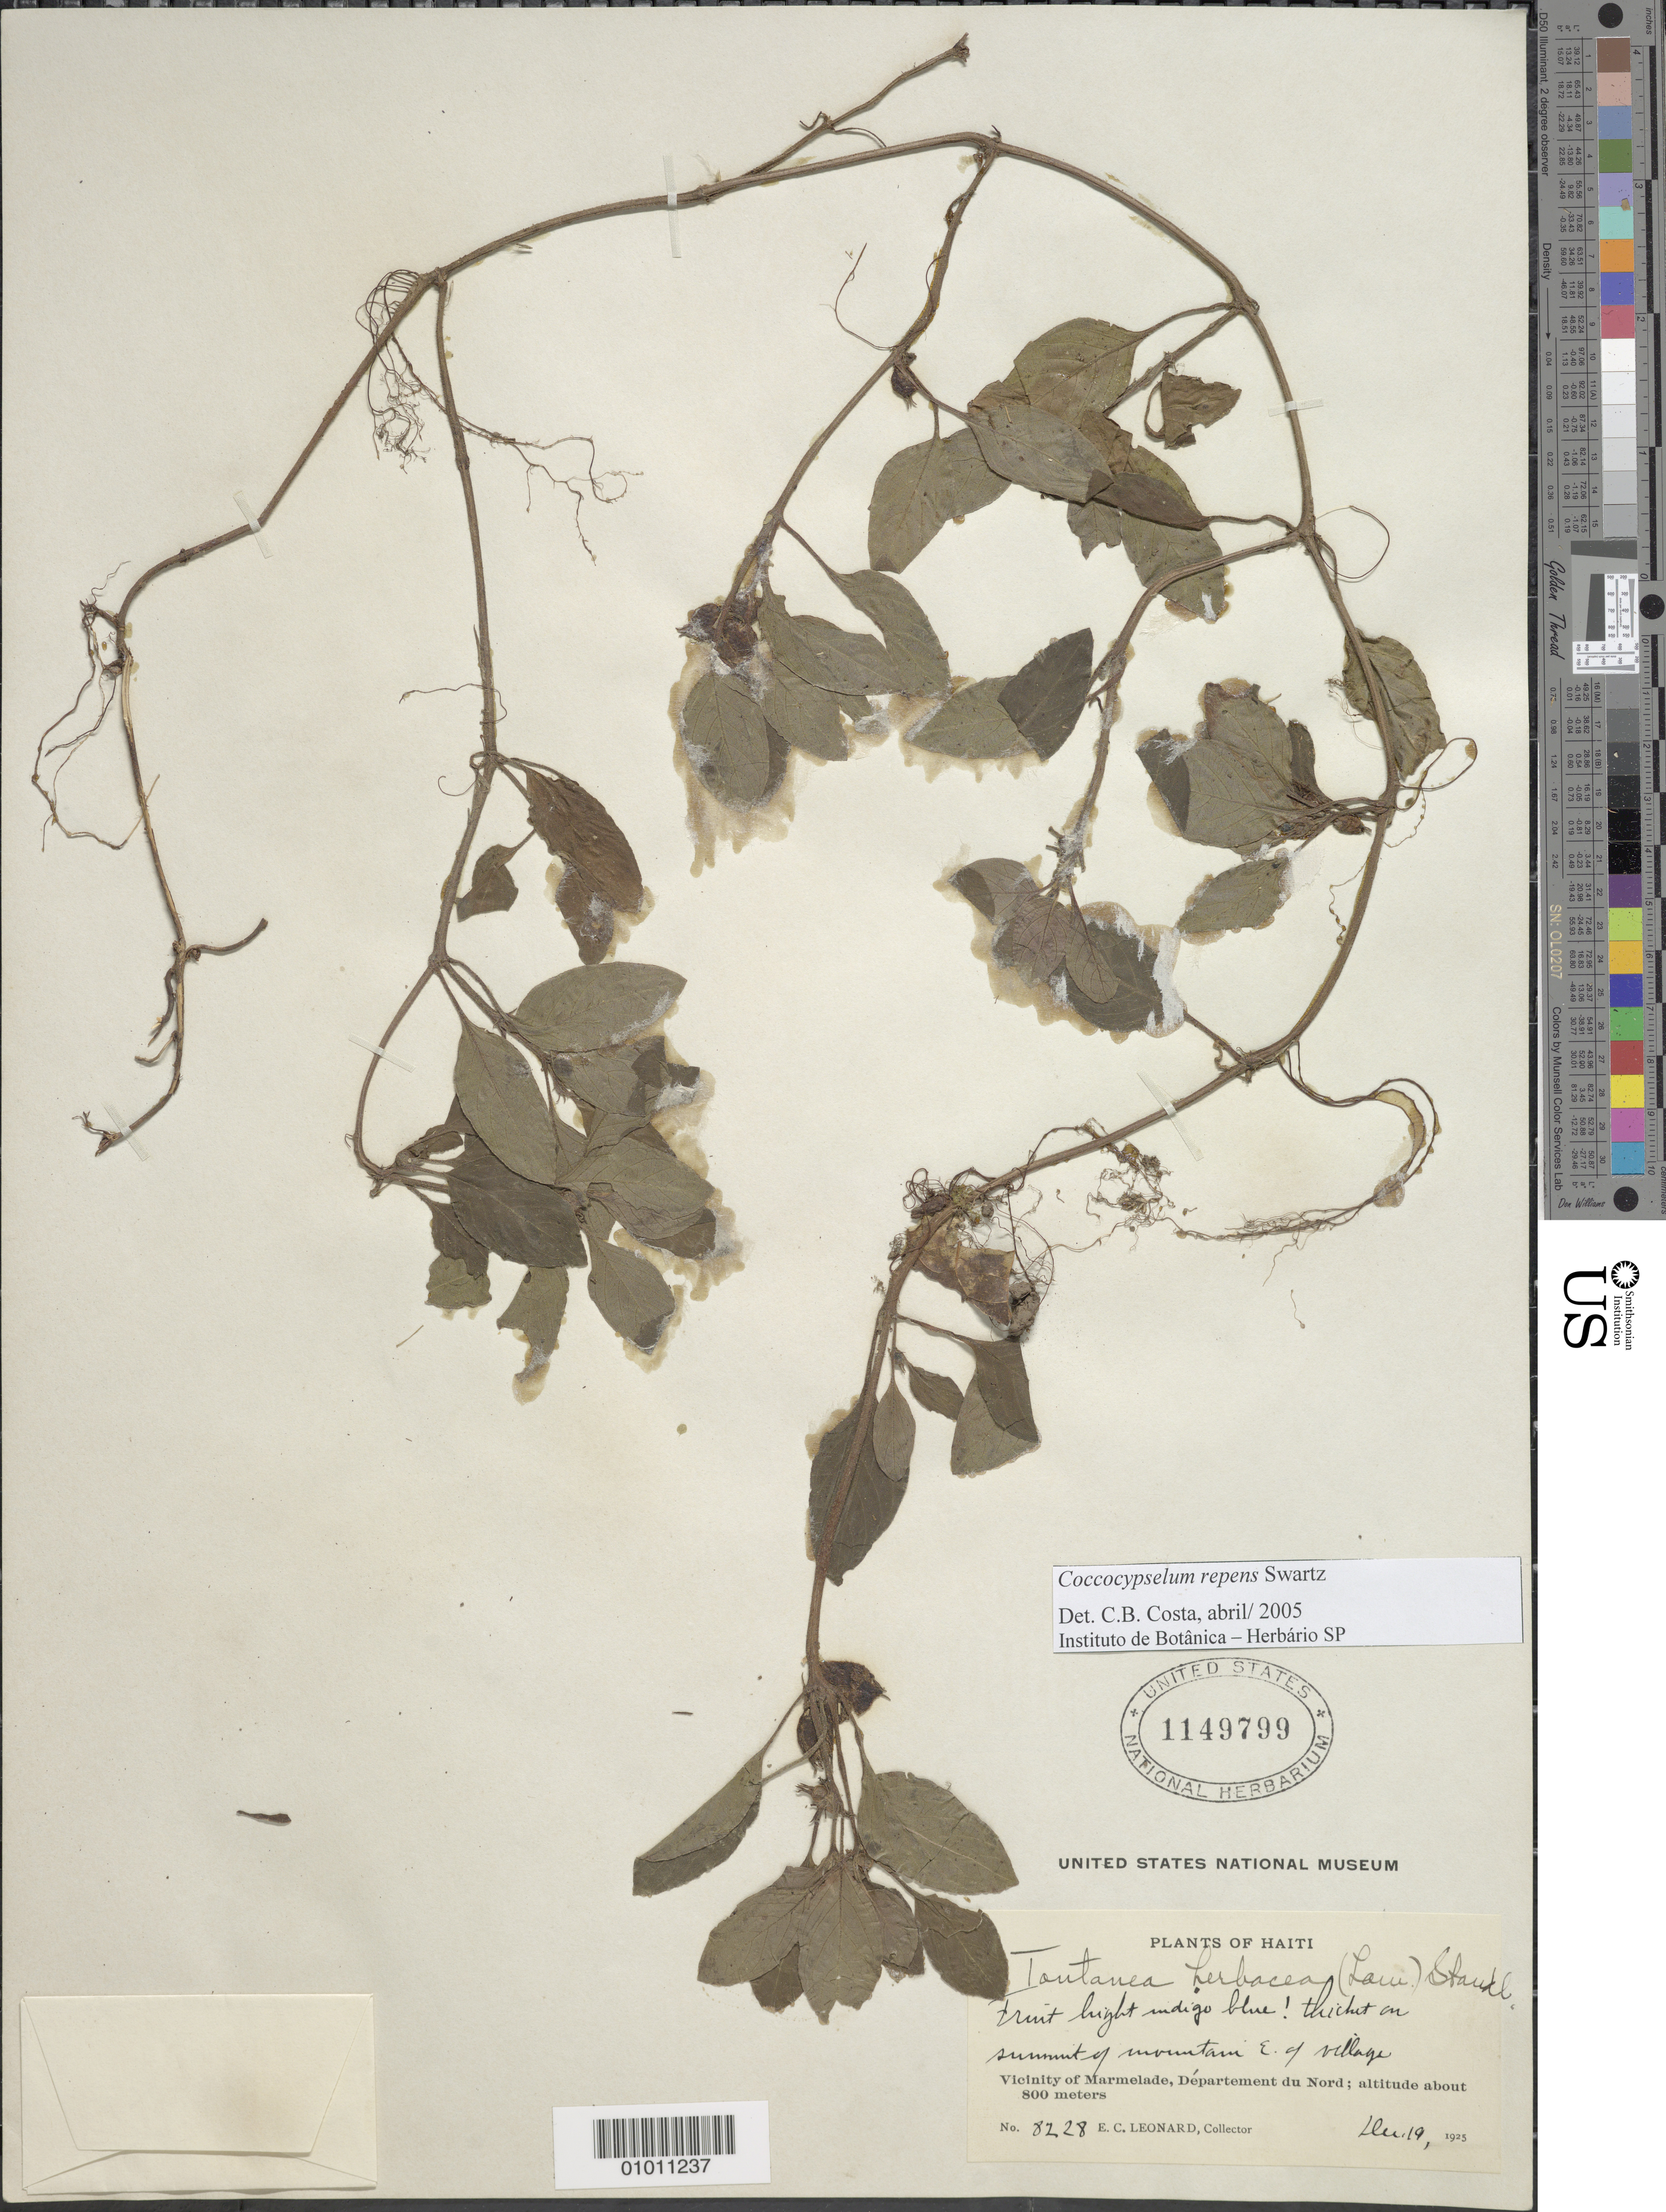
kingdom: Plantae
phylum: Tracheophyta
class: Magnoliopsida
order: Gentianales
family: Rubiaceae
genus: Coccocypselum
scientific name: Coccocypselum repens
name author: Sw.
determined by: Costa, C. B.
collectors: E. C. Leonard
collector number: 8228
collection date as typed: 19 Dec 1925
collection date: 1925-12-19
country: Haiti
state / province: Nord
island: Hispaniola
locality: Vicinity of Marmelade, summit of mountain east of village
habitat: Thicket on summit of mountain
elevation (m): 800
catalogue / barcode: US 1149799